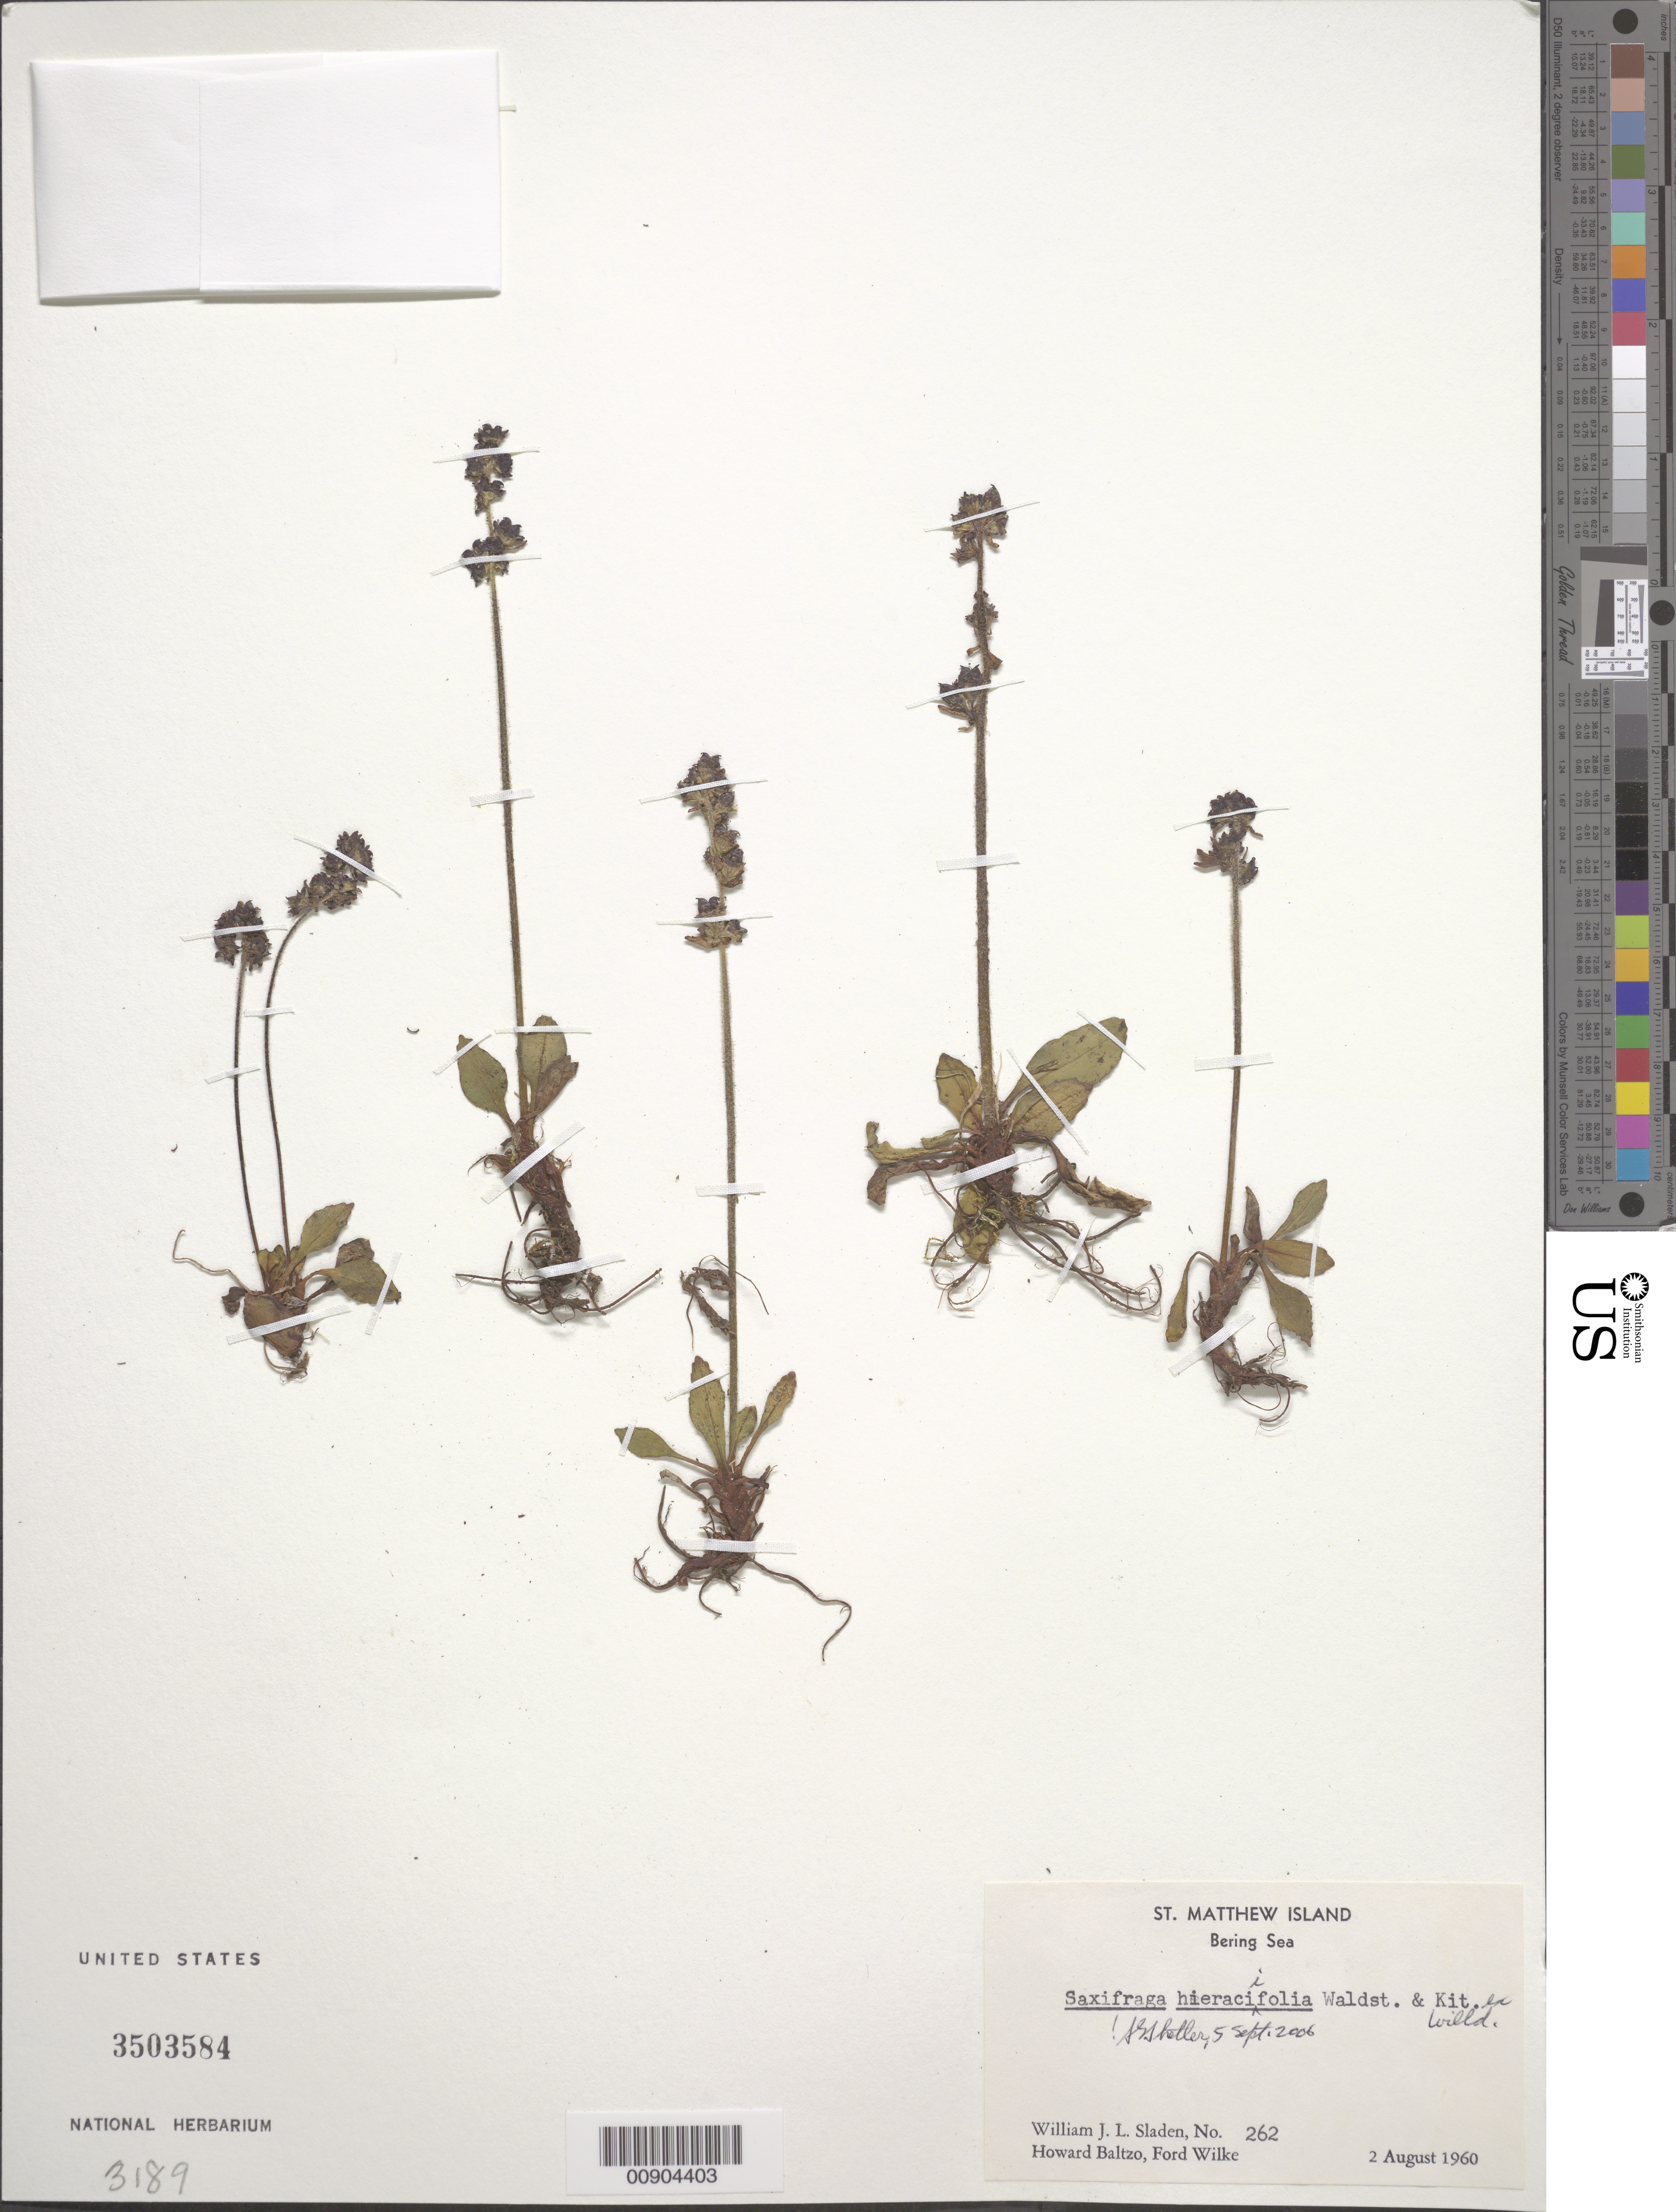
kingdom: Plantae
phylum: Tracheophyta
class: Magnoliopsida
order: Saxifragales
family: Saxifragaceae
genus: Micranthes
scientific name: Micranthes hieraciifolia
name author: (Waldst. & Kit. ex Willd.) Haw.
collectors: W. Sladen, H. Baltzo & F. Wilke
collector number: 262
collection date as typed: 02 Aug 1960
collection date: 1960-08-02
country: United States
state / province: Alaska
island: St. Matthew Island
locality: St. Matthew Island, Bering Sea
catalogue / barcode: US 3503584